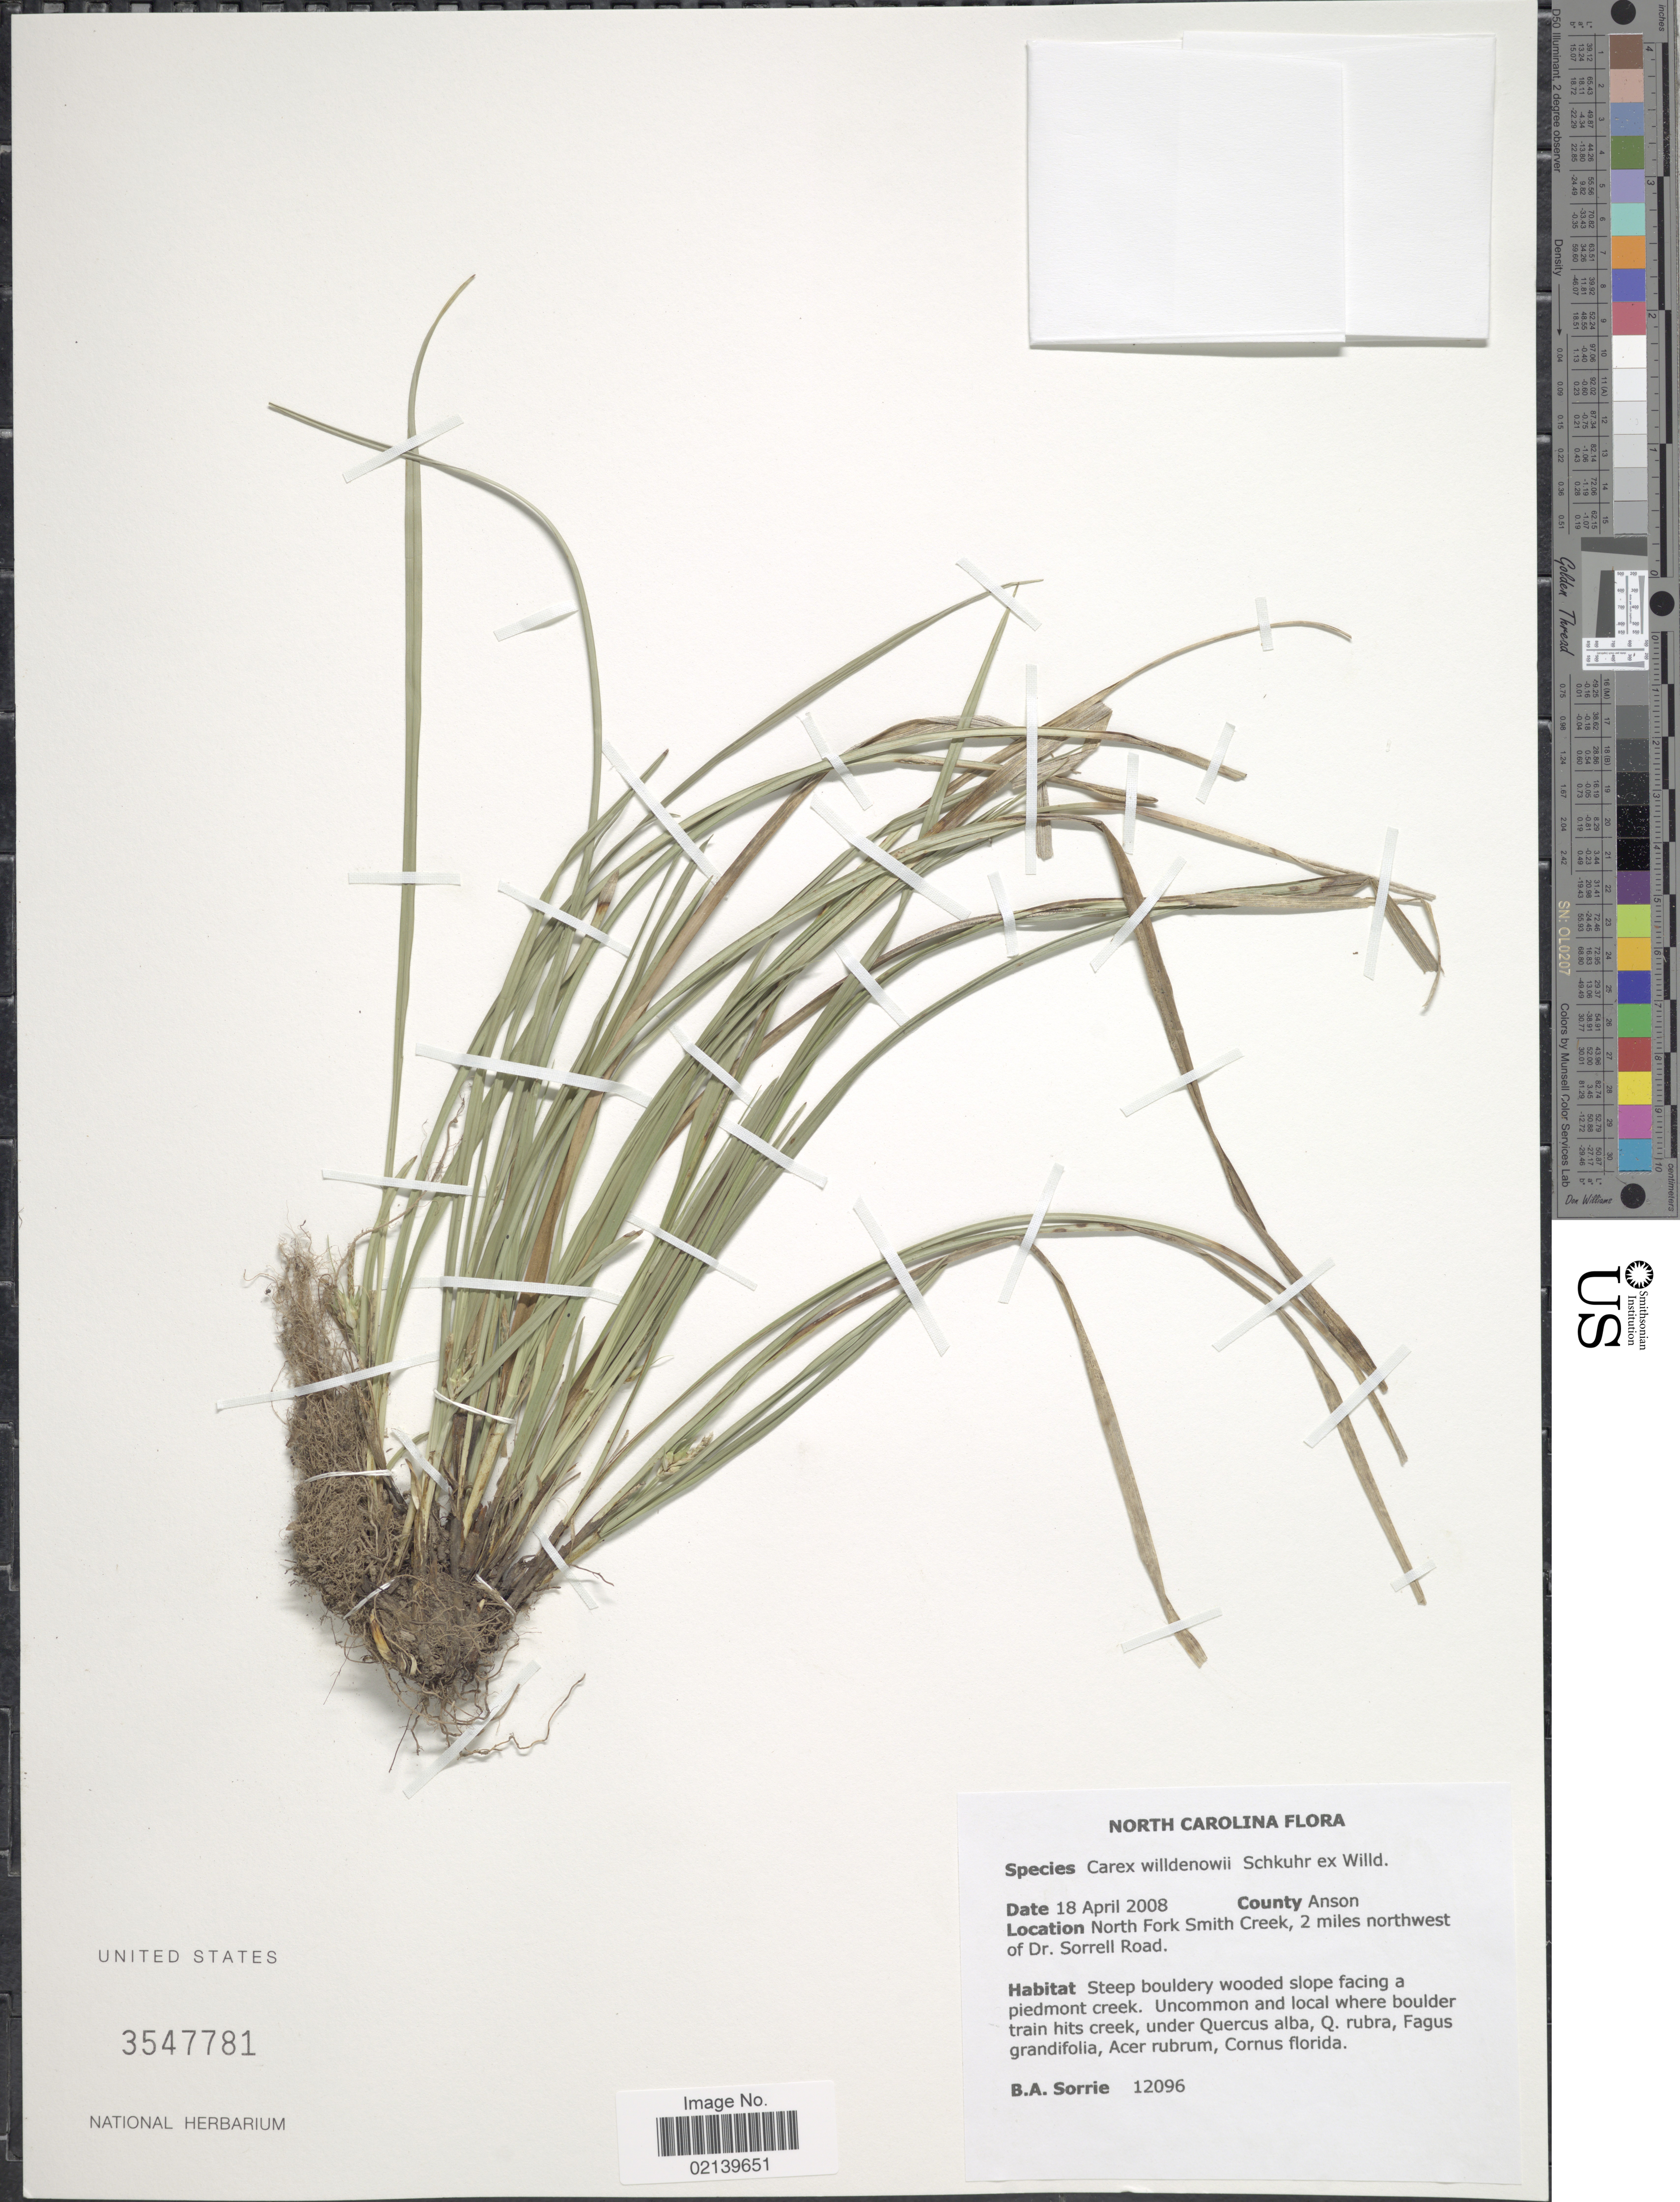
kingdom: Plantae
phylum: Tracheophyta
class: Liliopsida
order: Poales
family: Cyperaceae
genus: Carex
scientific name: Carex willdenowii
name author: Willd.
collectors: B. Sorrie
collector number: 12096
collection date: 2008-04-18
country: United States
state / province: North Carolina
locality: County Anson, North Fork Smith Creek, 2 miles northwest of Dr. Sorrell Road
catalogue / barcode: US 3547781